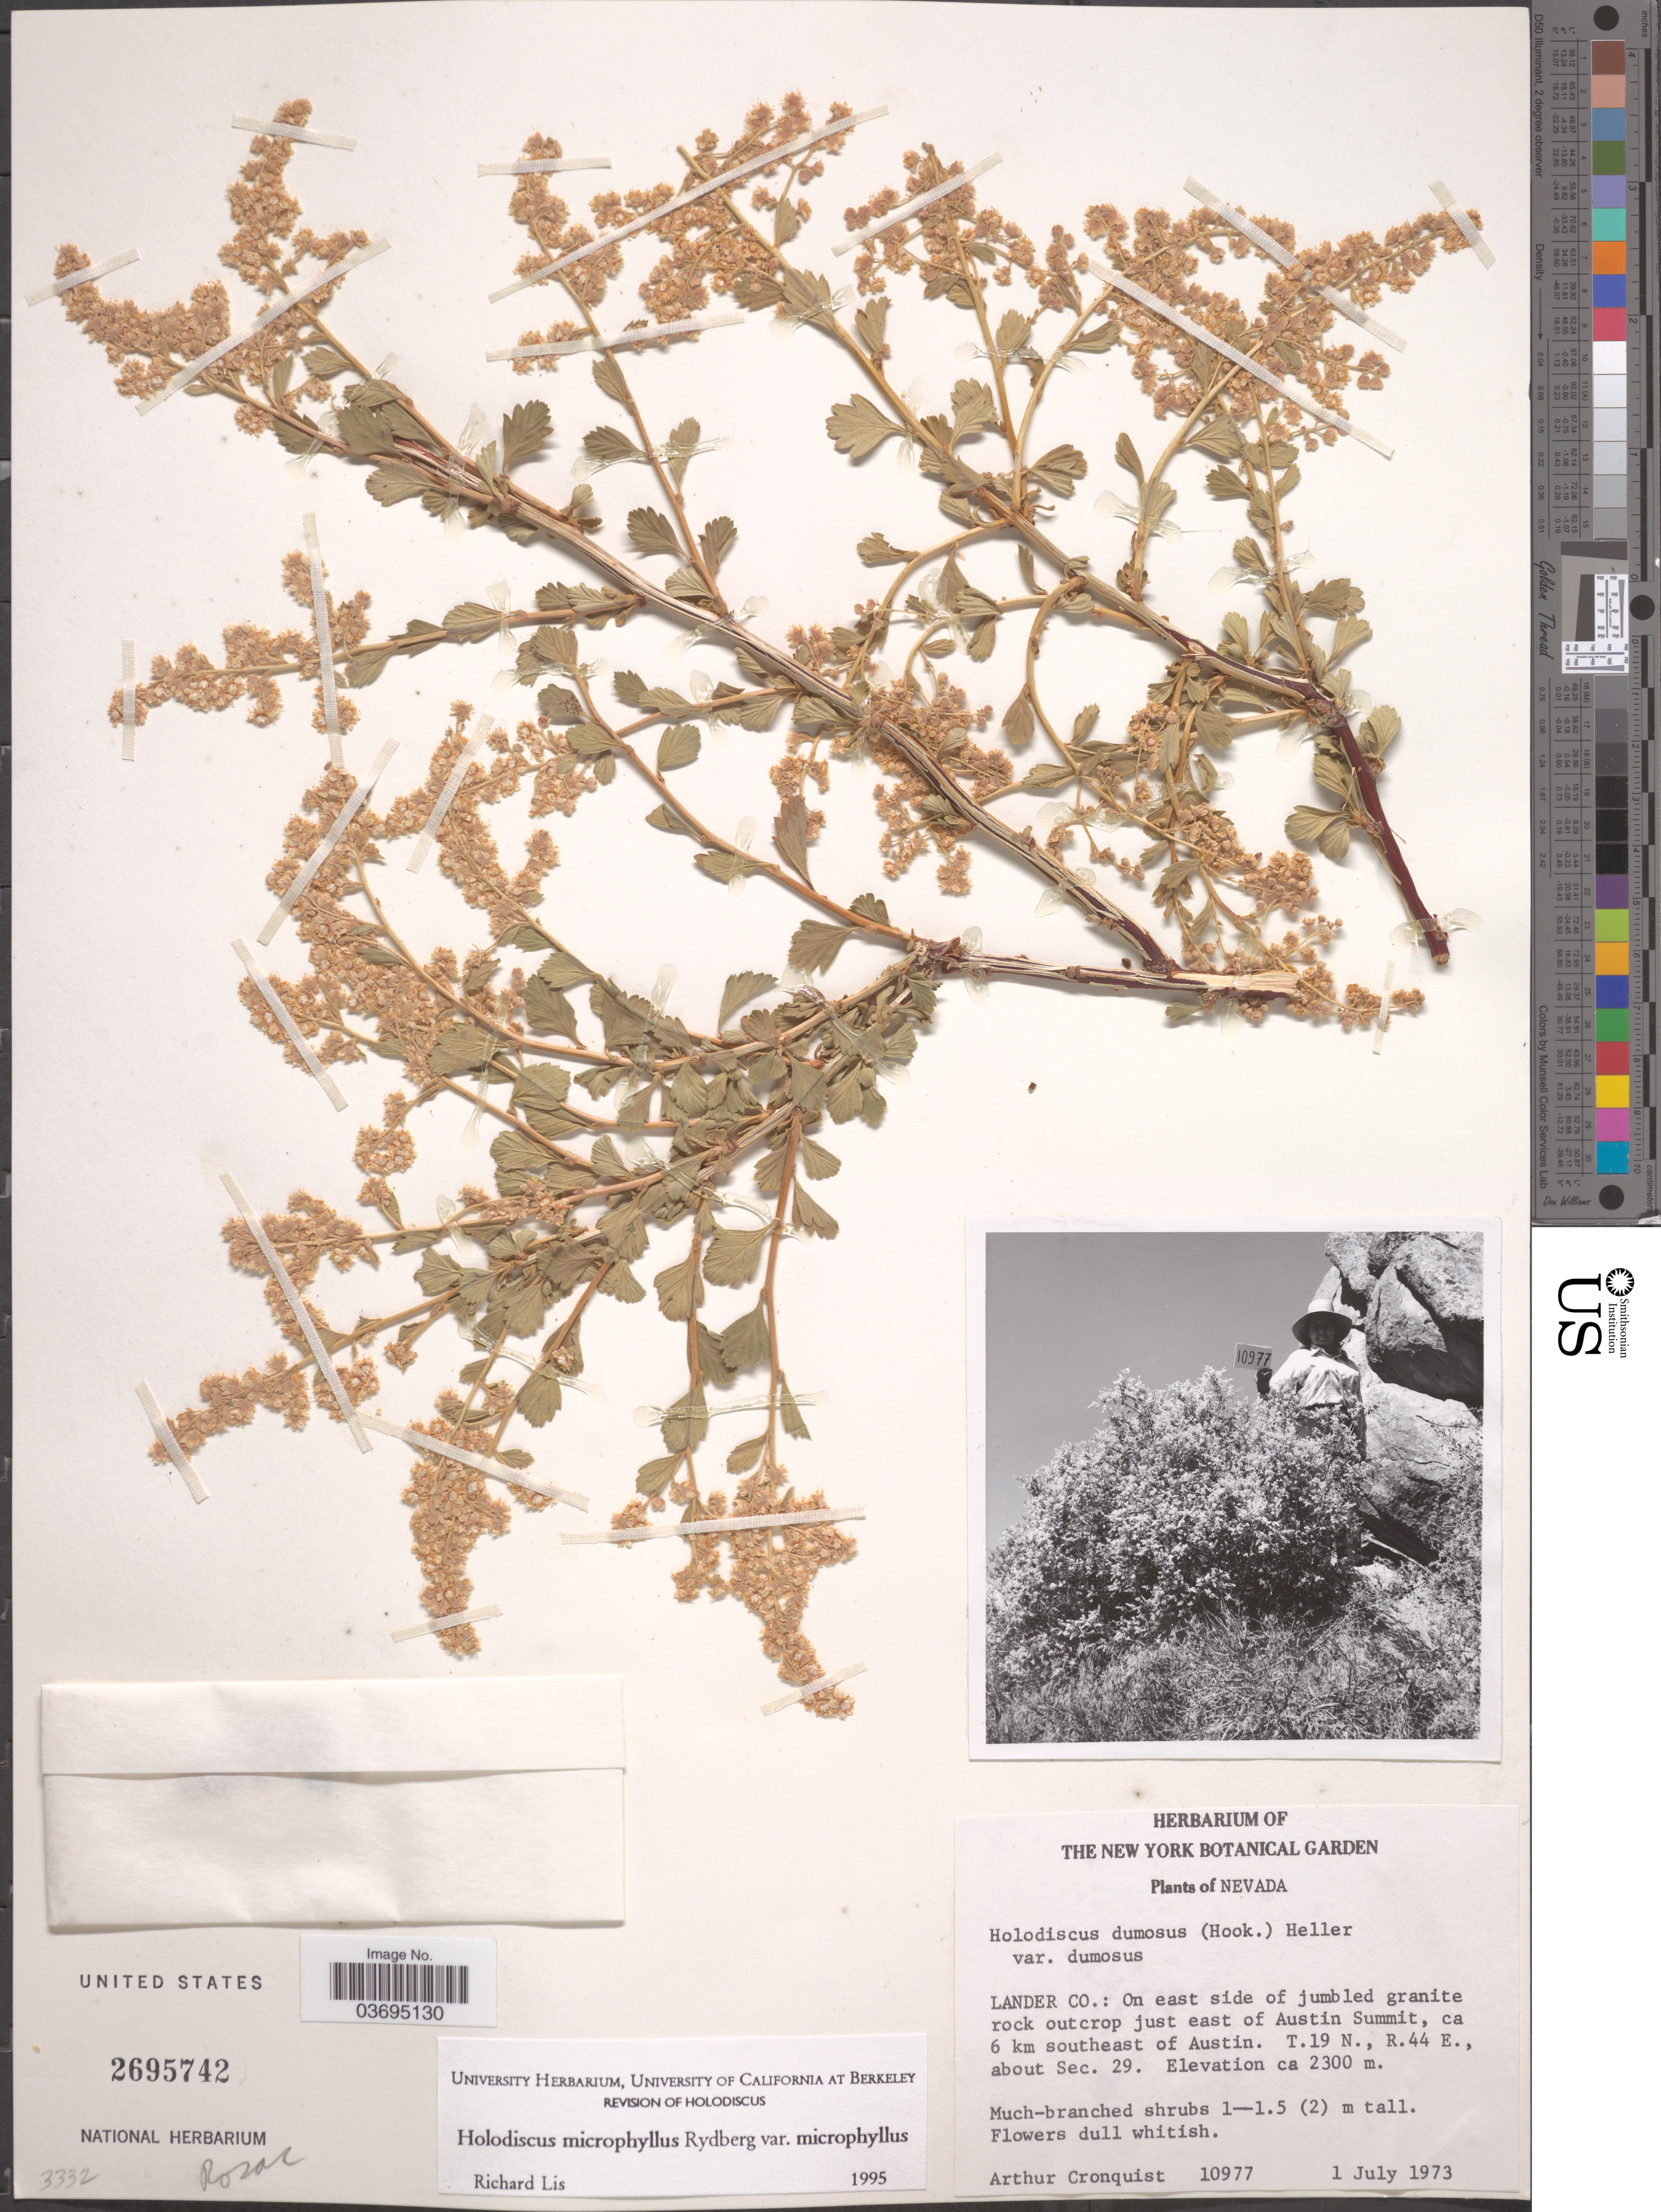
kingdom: Plantae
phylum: Tracheophyta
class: Magnoliopsida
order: Rosales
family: Rosaceae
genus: Holodiscus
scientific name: Holodiscus discolor var. microphyllus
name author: (Rydb.) Jeps.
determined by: Strong, Mark T., (BOT), Smithsonian Institution - National Museum of Natural History (UNITED STATES)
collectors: A. J. Cronquist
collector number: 10977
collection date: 1973-07-01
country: United States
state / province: Nevada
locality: Lander Co.: On east side of jumbled granite rock outcrop just east of Austin Summit, ca 6 km southeast of Austin. T. 19 N., R. 44 E., about Sec. 29.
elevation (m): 2300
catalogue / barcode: US 2695742